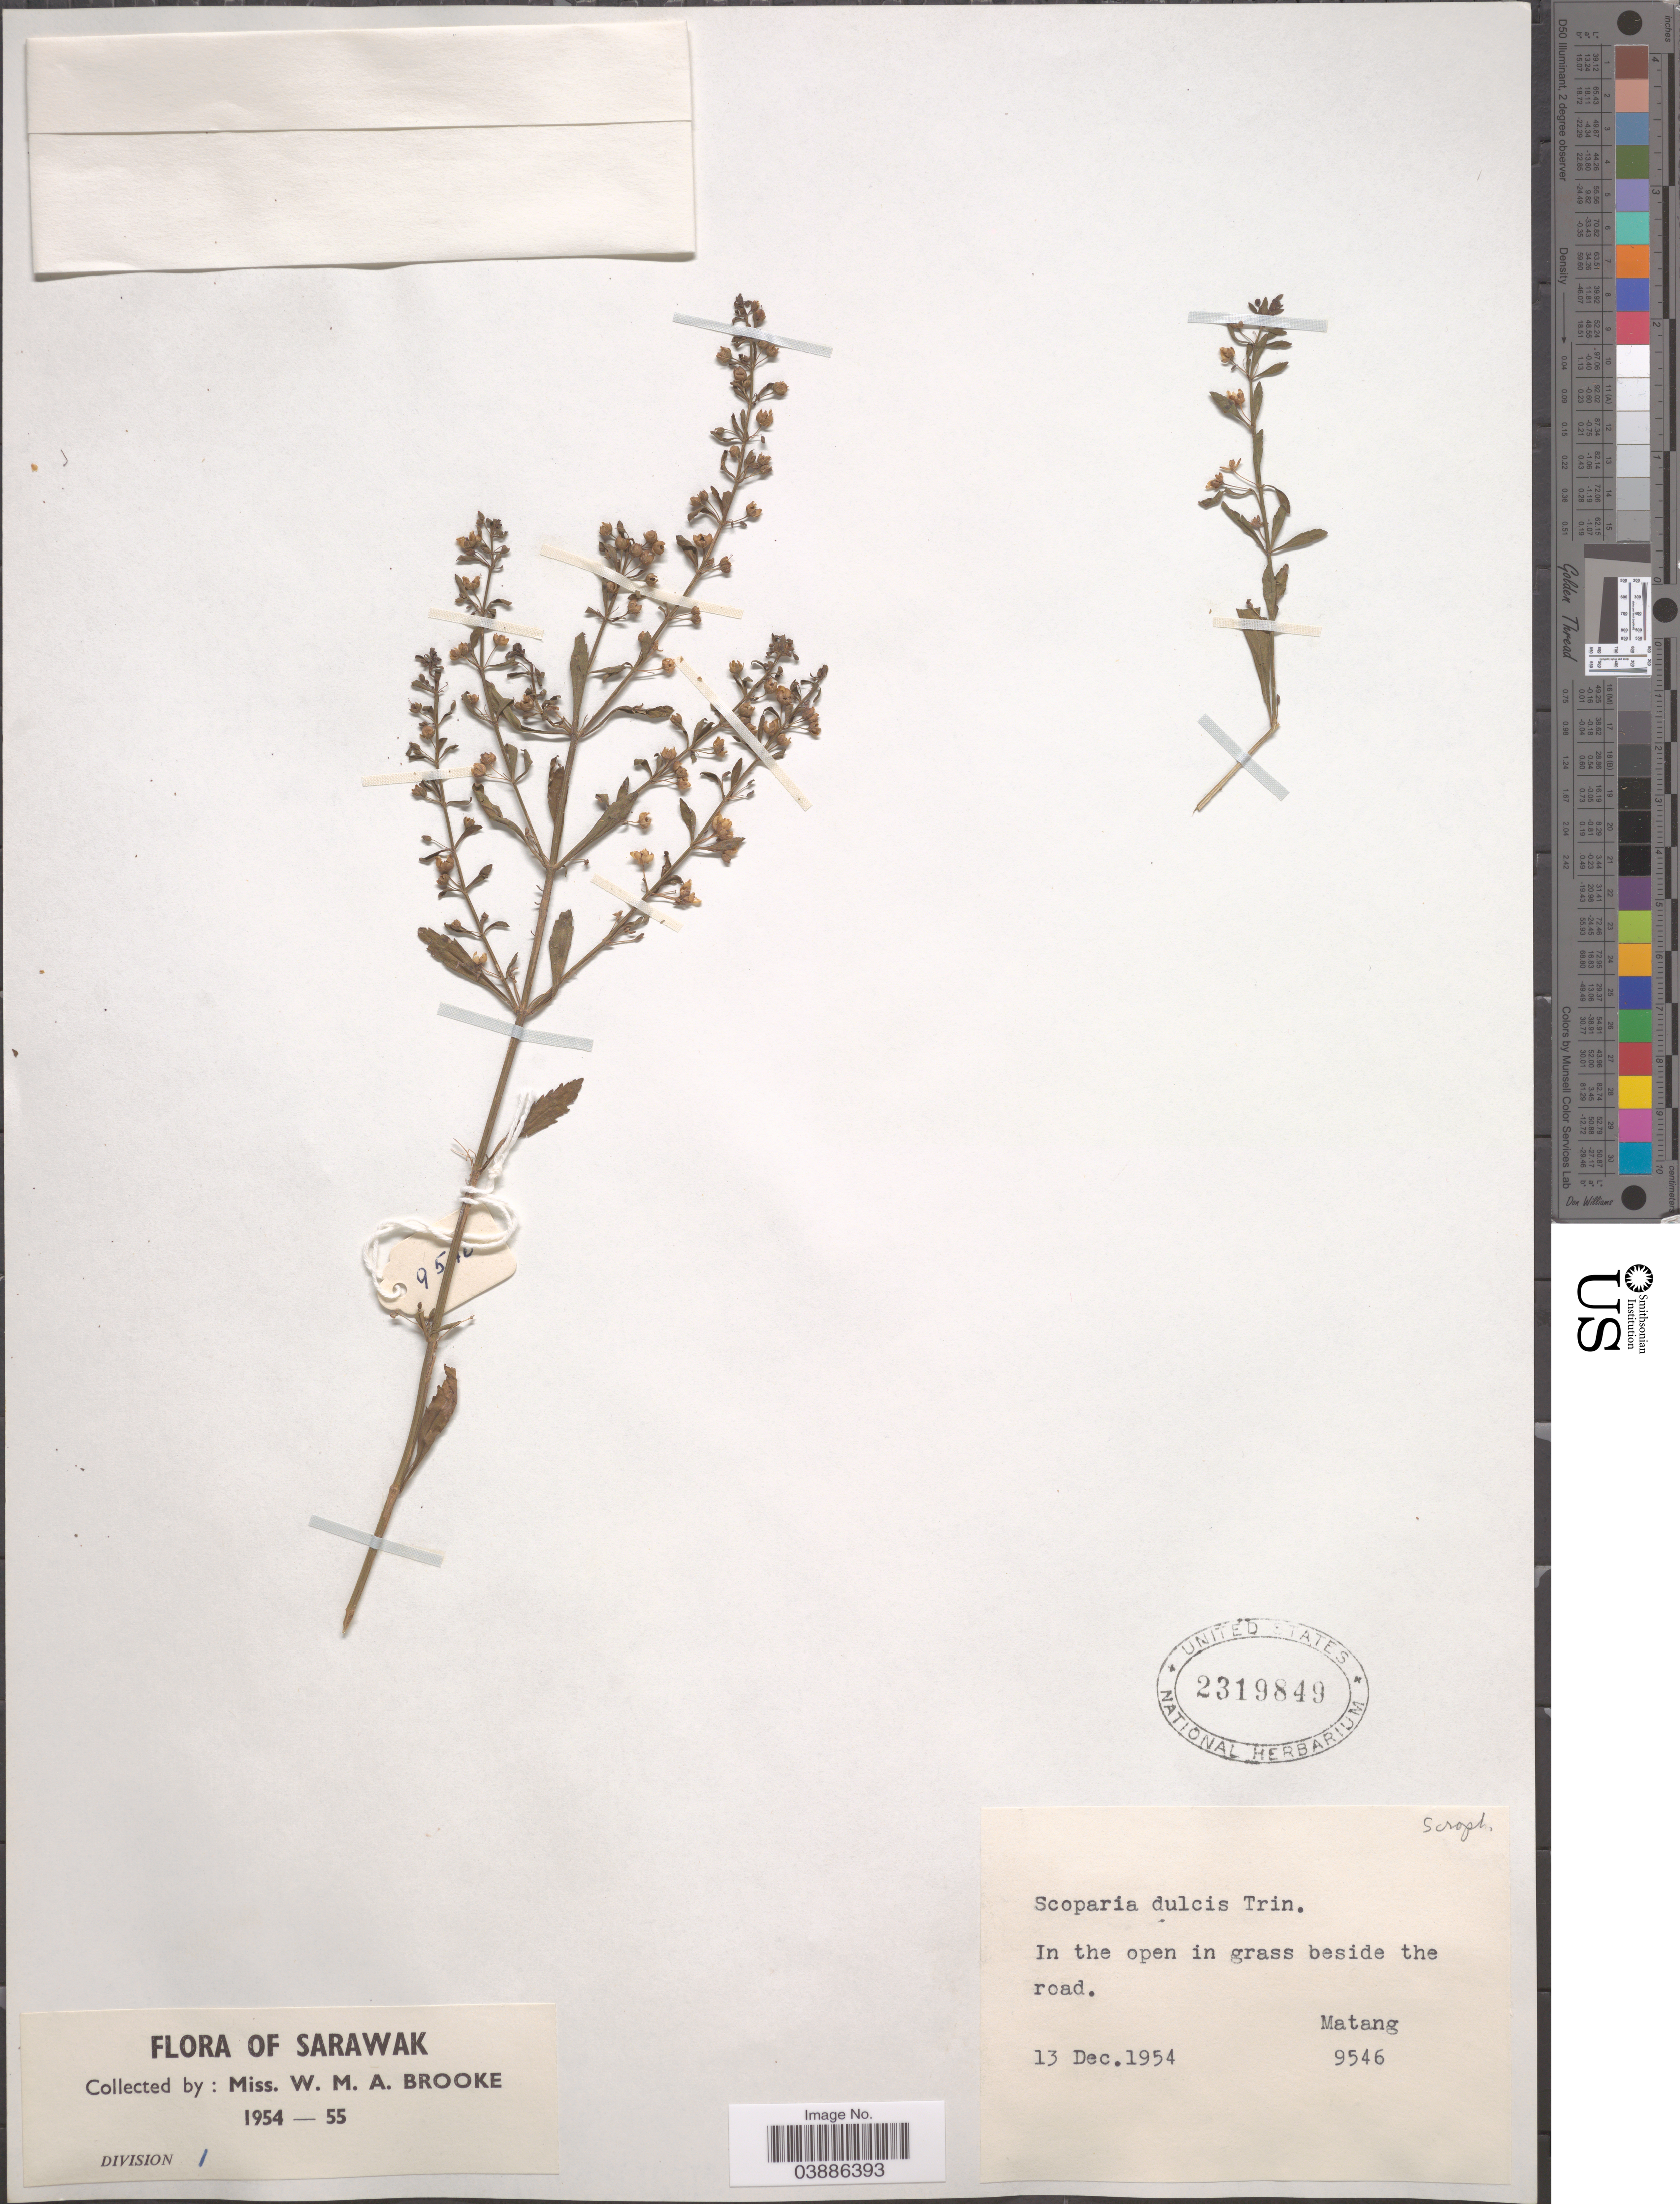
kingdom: Plantae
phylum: Tracheophyta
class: Magnoliopsida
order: Lamiales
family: Plantaginaceae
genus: Scoparia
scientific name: Scoparia dulcis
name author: L.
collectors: W. Brooke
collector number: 9546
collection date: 1954-12-13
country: Malaysia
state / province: Sarawak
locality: In the open in grass beside the road. Matang.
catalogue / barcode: US 2319849